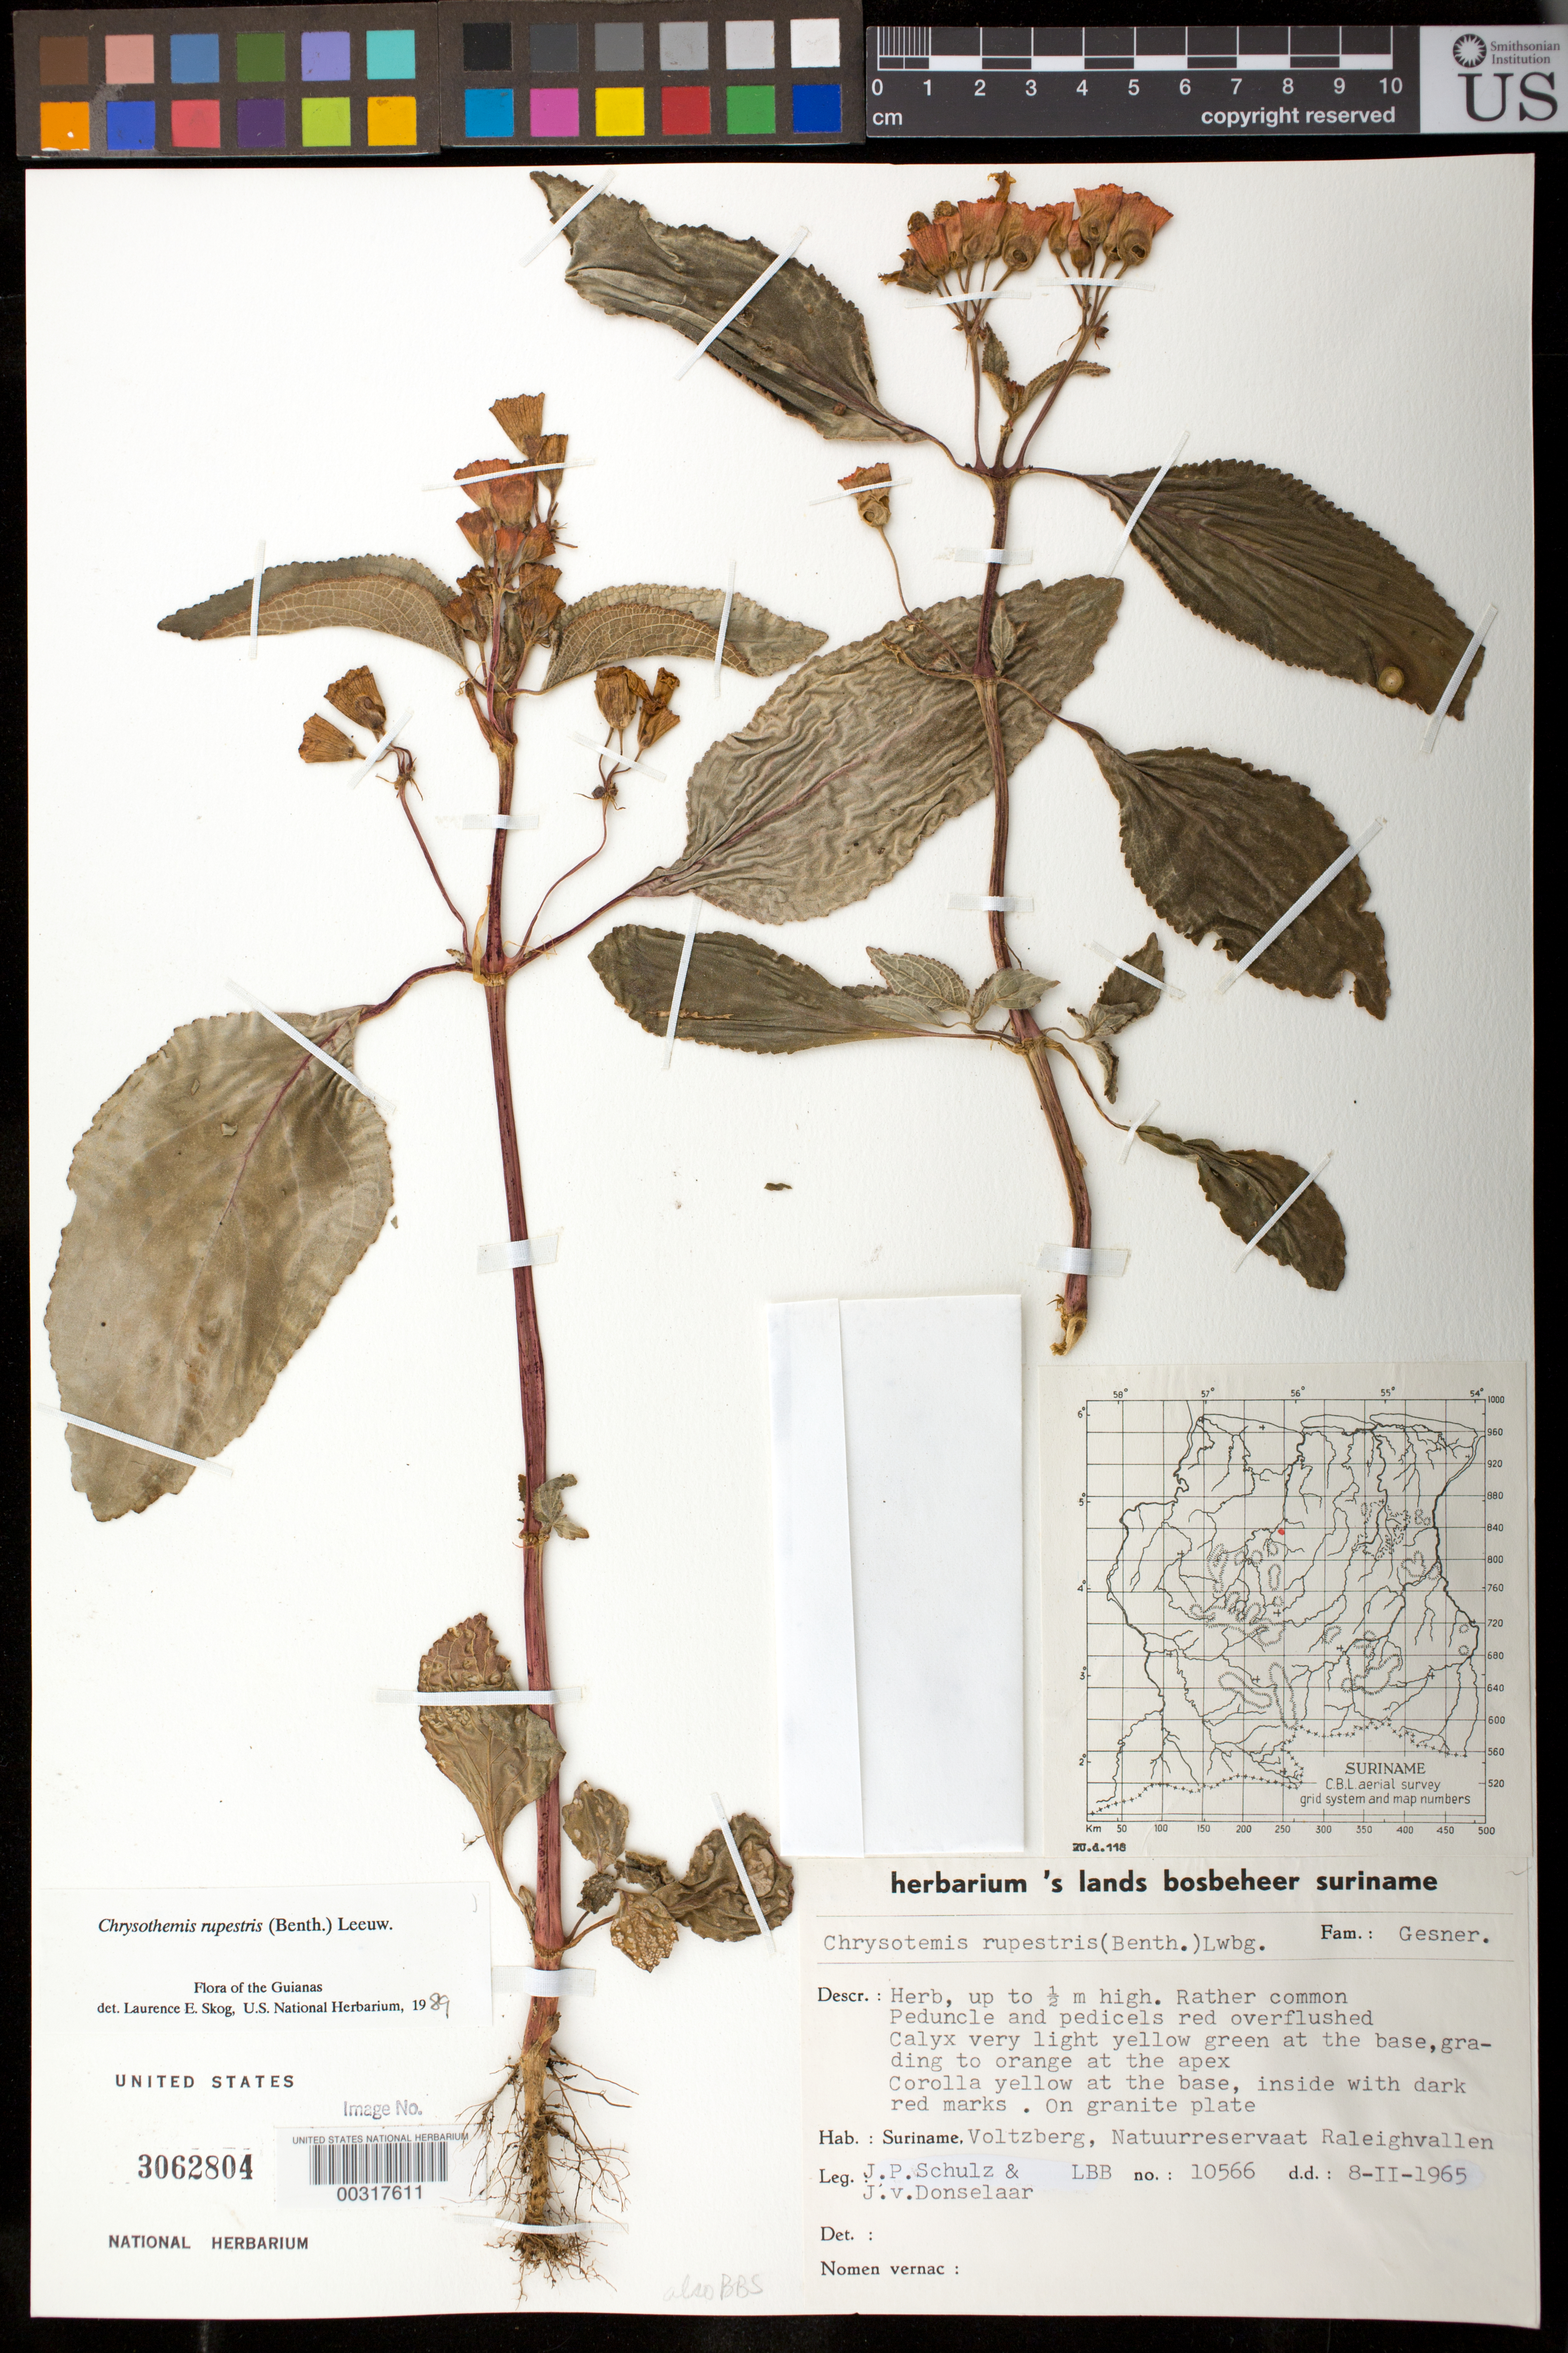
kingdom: Plantae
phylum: Tracheophyta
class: Magnoliopsida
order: Lamiales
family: Gesneriaceae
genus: Chrysothemis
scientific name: Chrysothemis rupestris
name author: (Benth.) Leeuwenb.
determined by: Skog, Laurence E.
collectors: J. P. Schulz & J. Donselaar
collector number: LBB 10566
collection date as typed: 08 Feb 1965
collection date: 1965-02-08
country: Suriname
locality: Voltzberg, Natuurreservaat Raleighvallen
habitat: On granite plate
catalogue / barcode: US 3062804